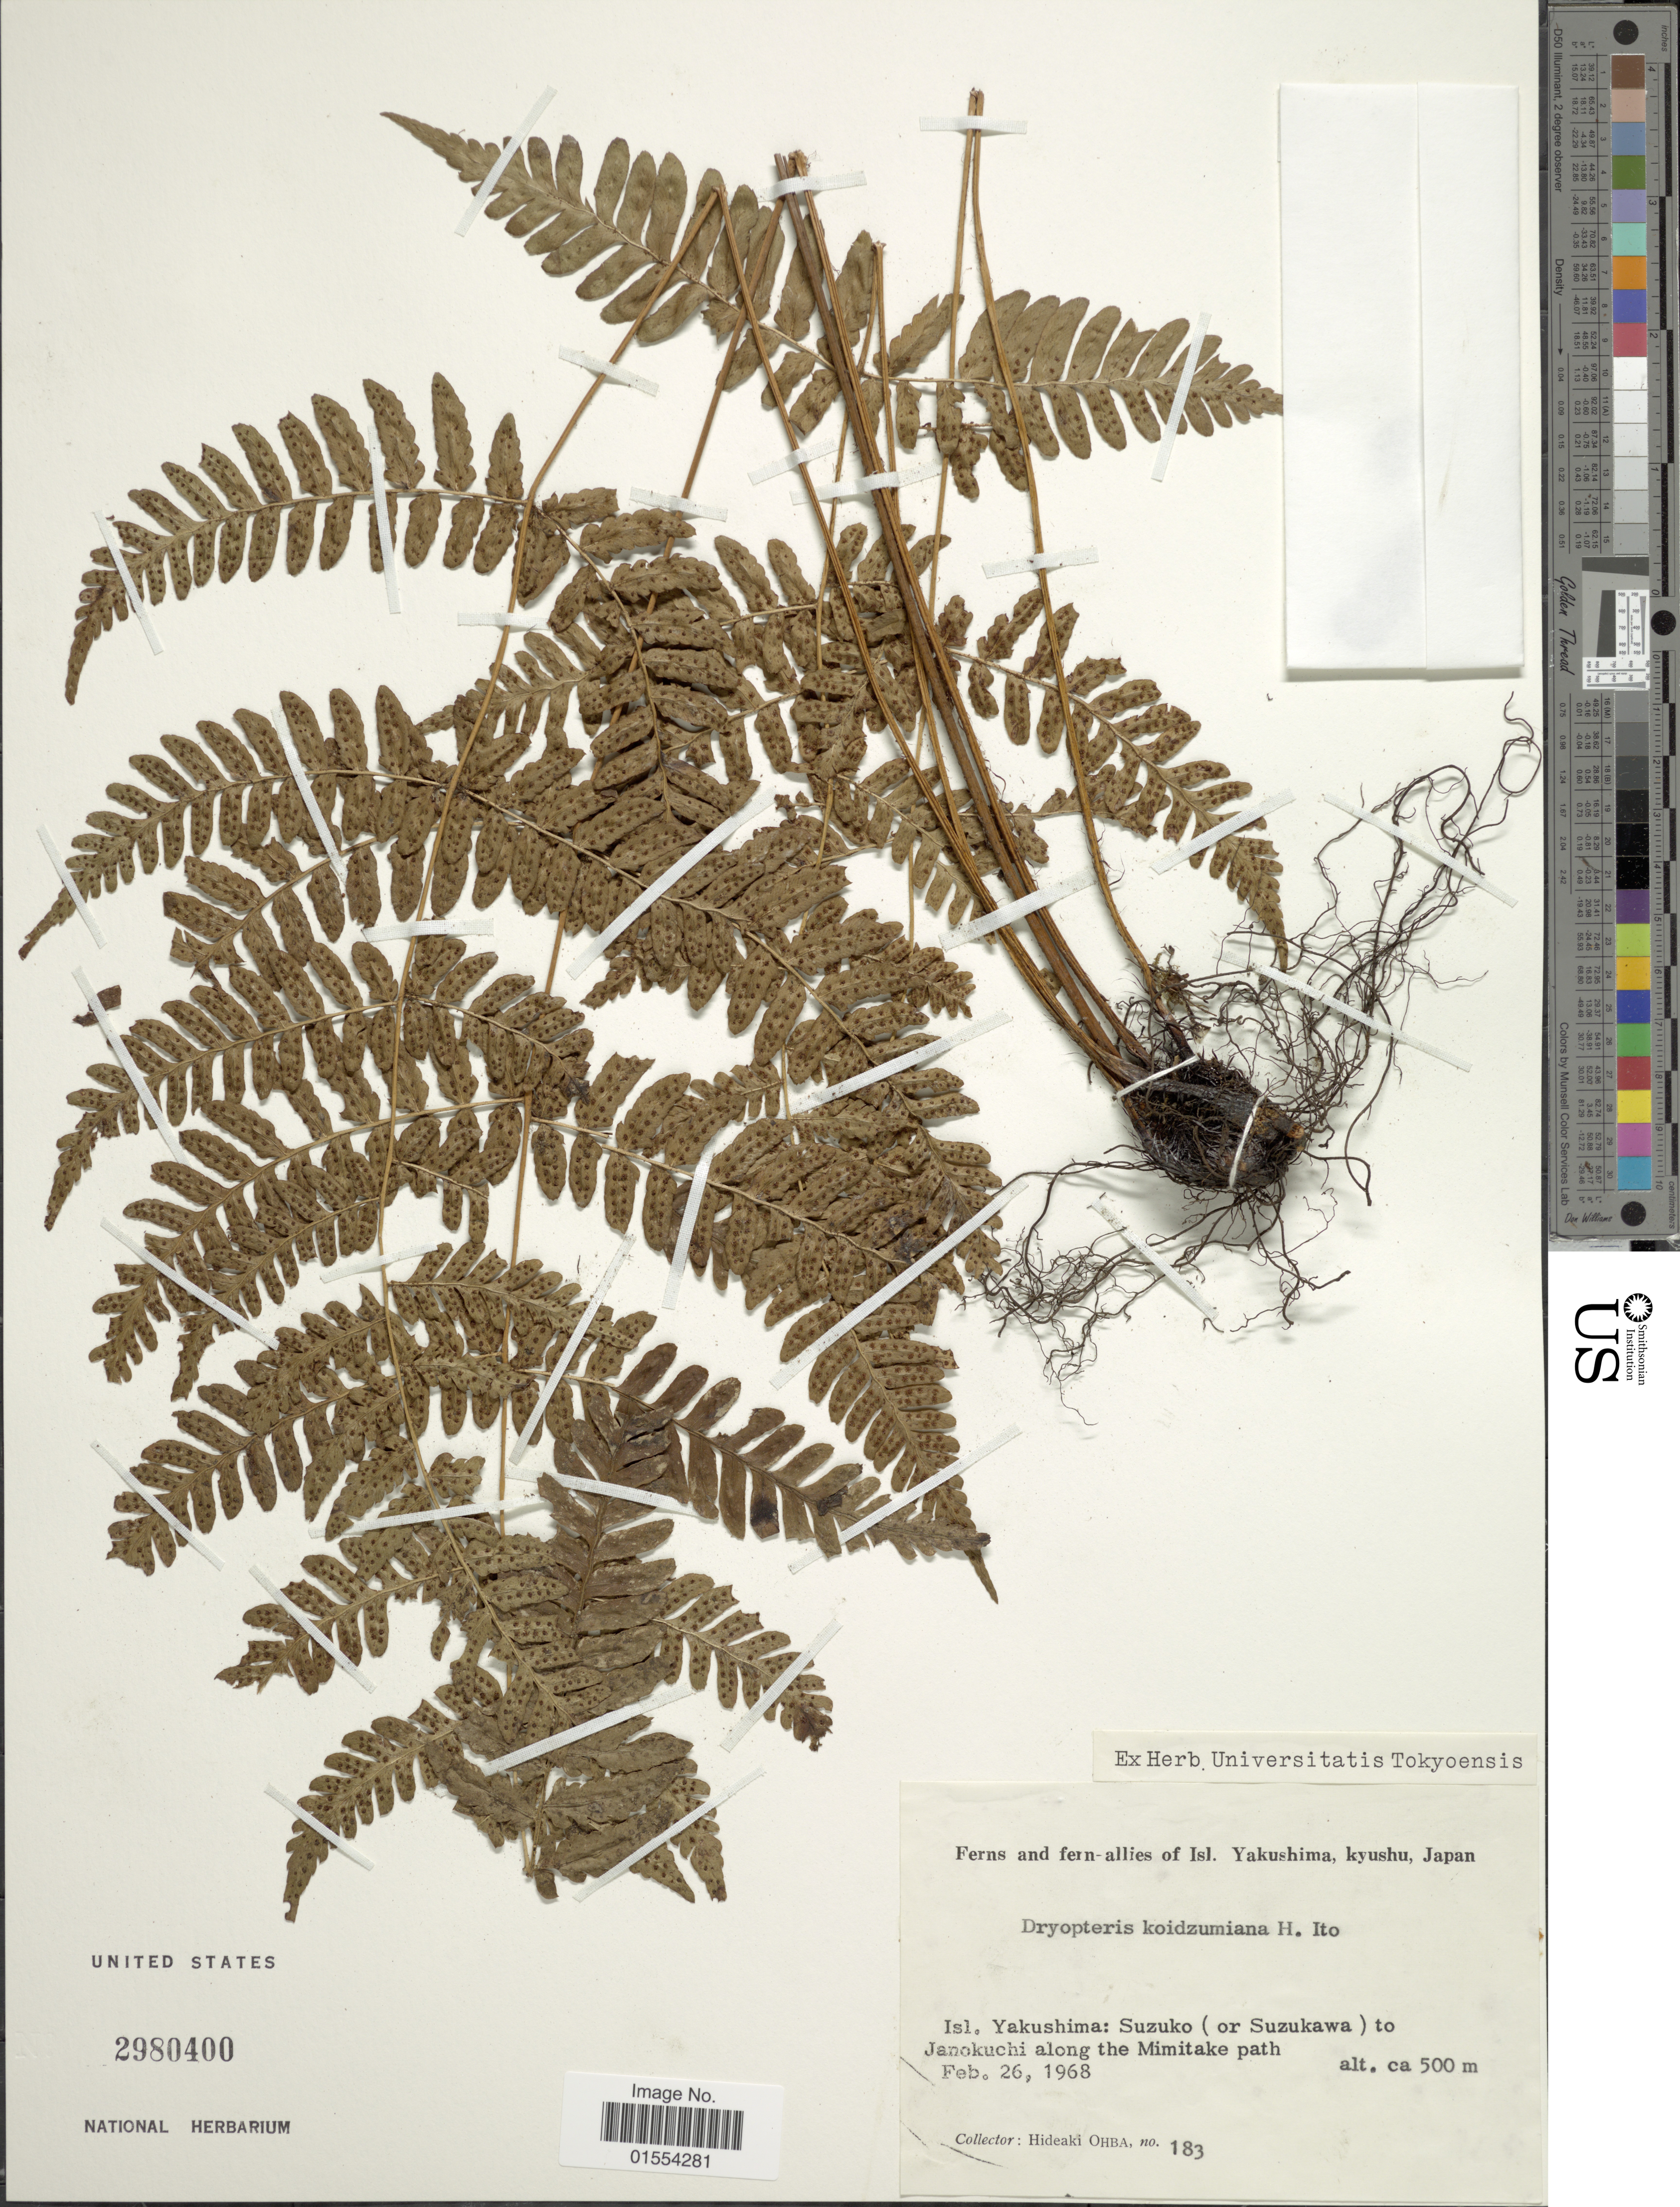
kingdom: Plantae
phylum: Tracheophyta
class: Polypodiopsida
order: Polypodiales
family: Dryopteridaceae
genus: Dryopteris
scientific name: Dryopteris koidzumiana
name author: Tagawa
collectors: H. Ohba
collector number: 183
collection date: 1968-02-26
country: Japan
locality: Isl. Yakushima: Suzuko (or Suzukawa) to Janokuchi along the Mimitake path, kyushu, Japan.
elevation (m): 500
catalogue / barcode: US 2980400